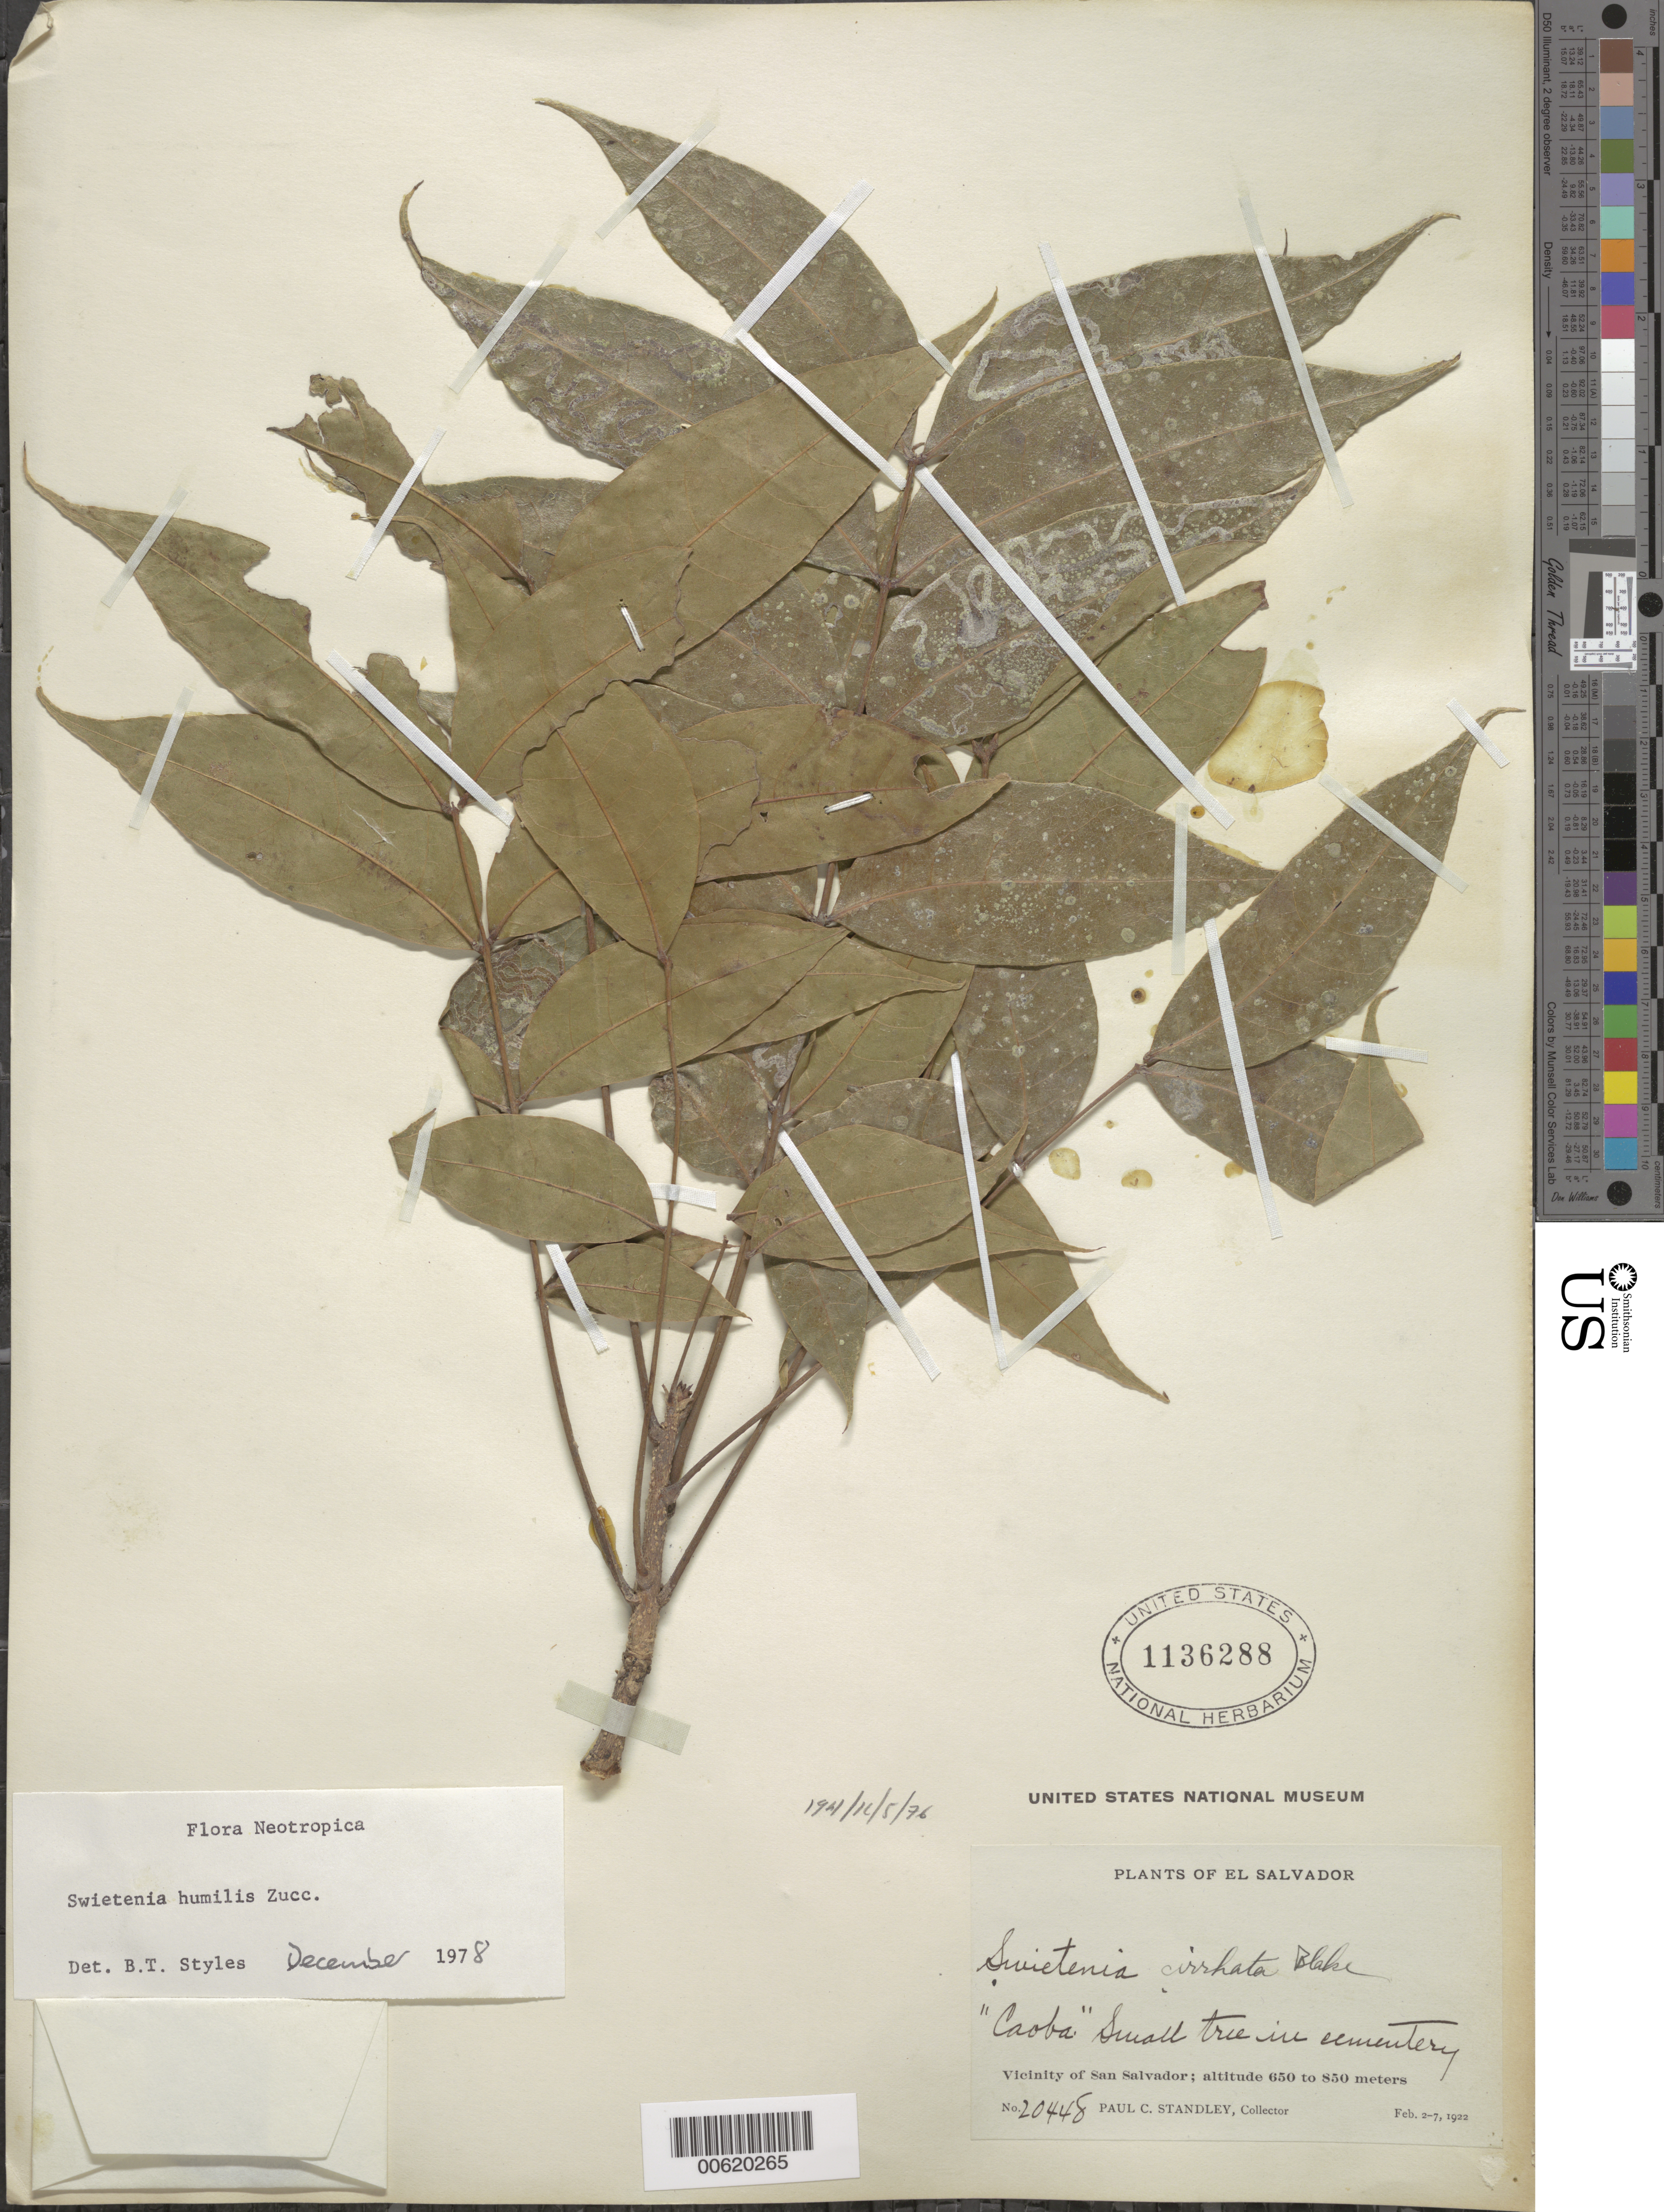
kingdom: Plantae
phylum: Tracheophyta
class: Magnoliopsida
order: Sapindales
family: Meliaceae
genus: Swietenia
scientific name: Swietenia humilis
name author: Zucc.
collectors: P. C. Standley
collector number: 20448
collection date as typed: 02 Feb 1922 to 07 Feb 1922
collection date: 1922-02-02/1922-02-07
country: El Salvador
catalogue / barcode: US 1136288